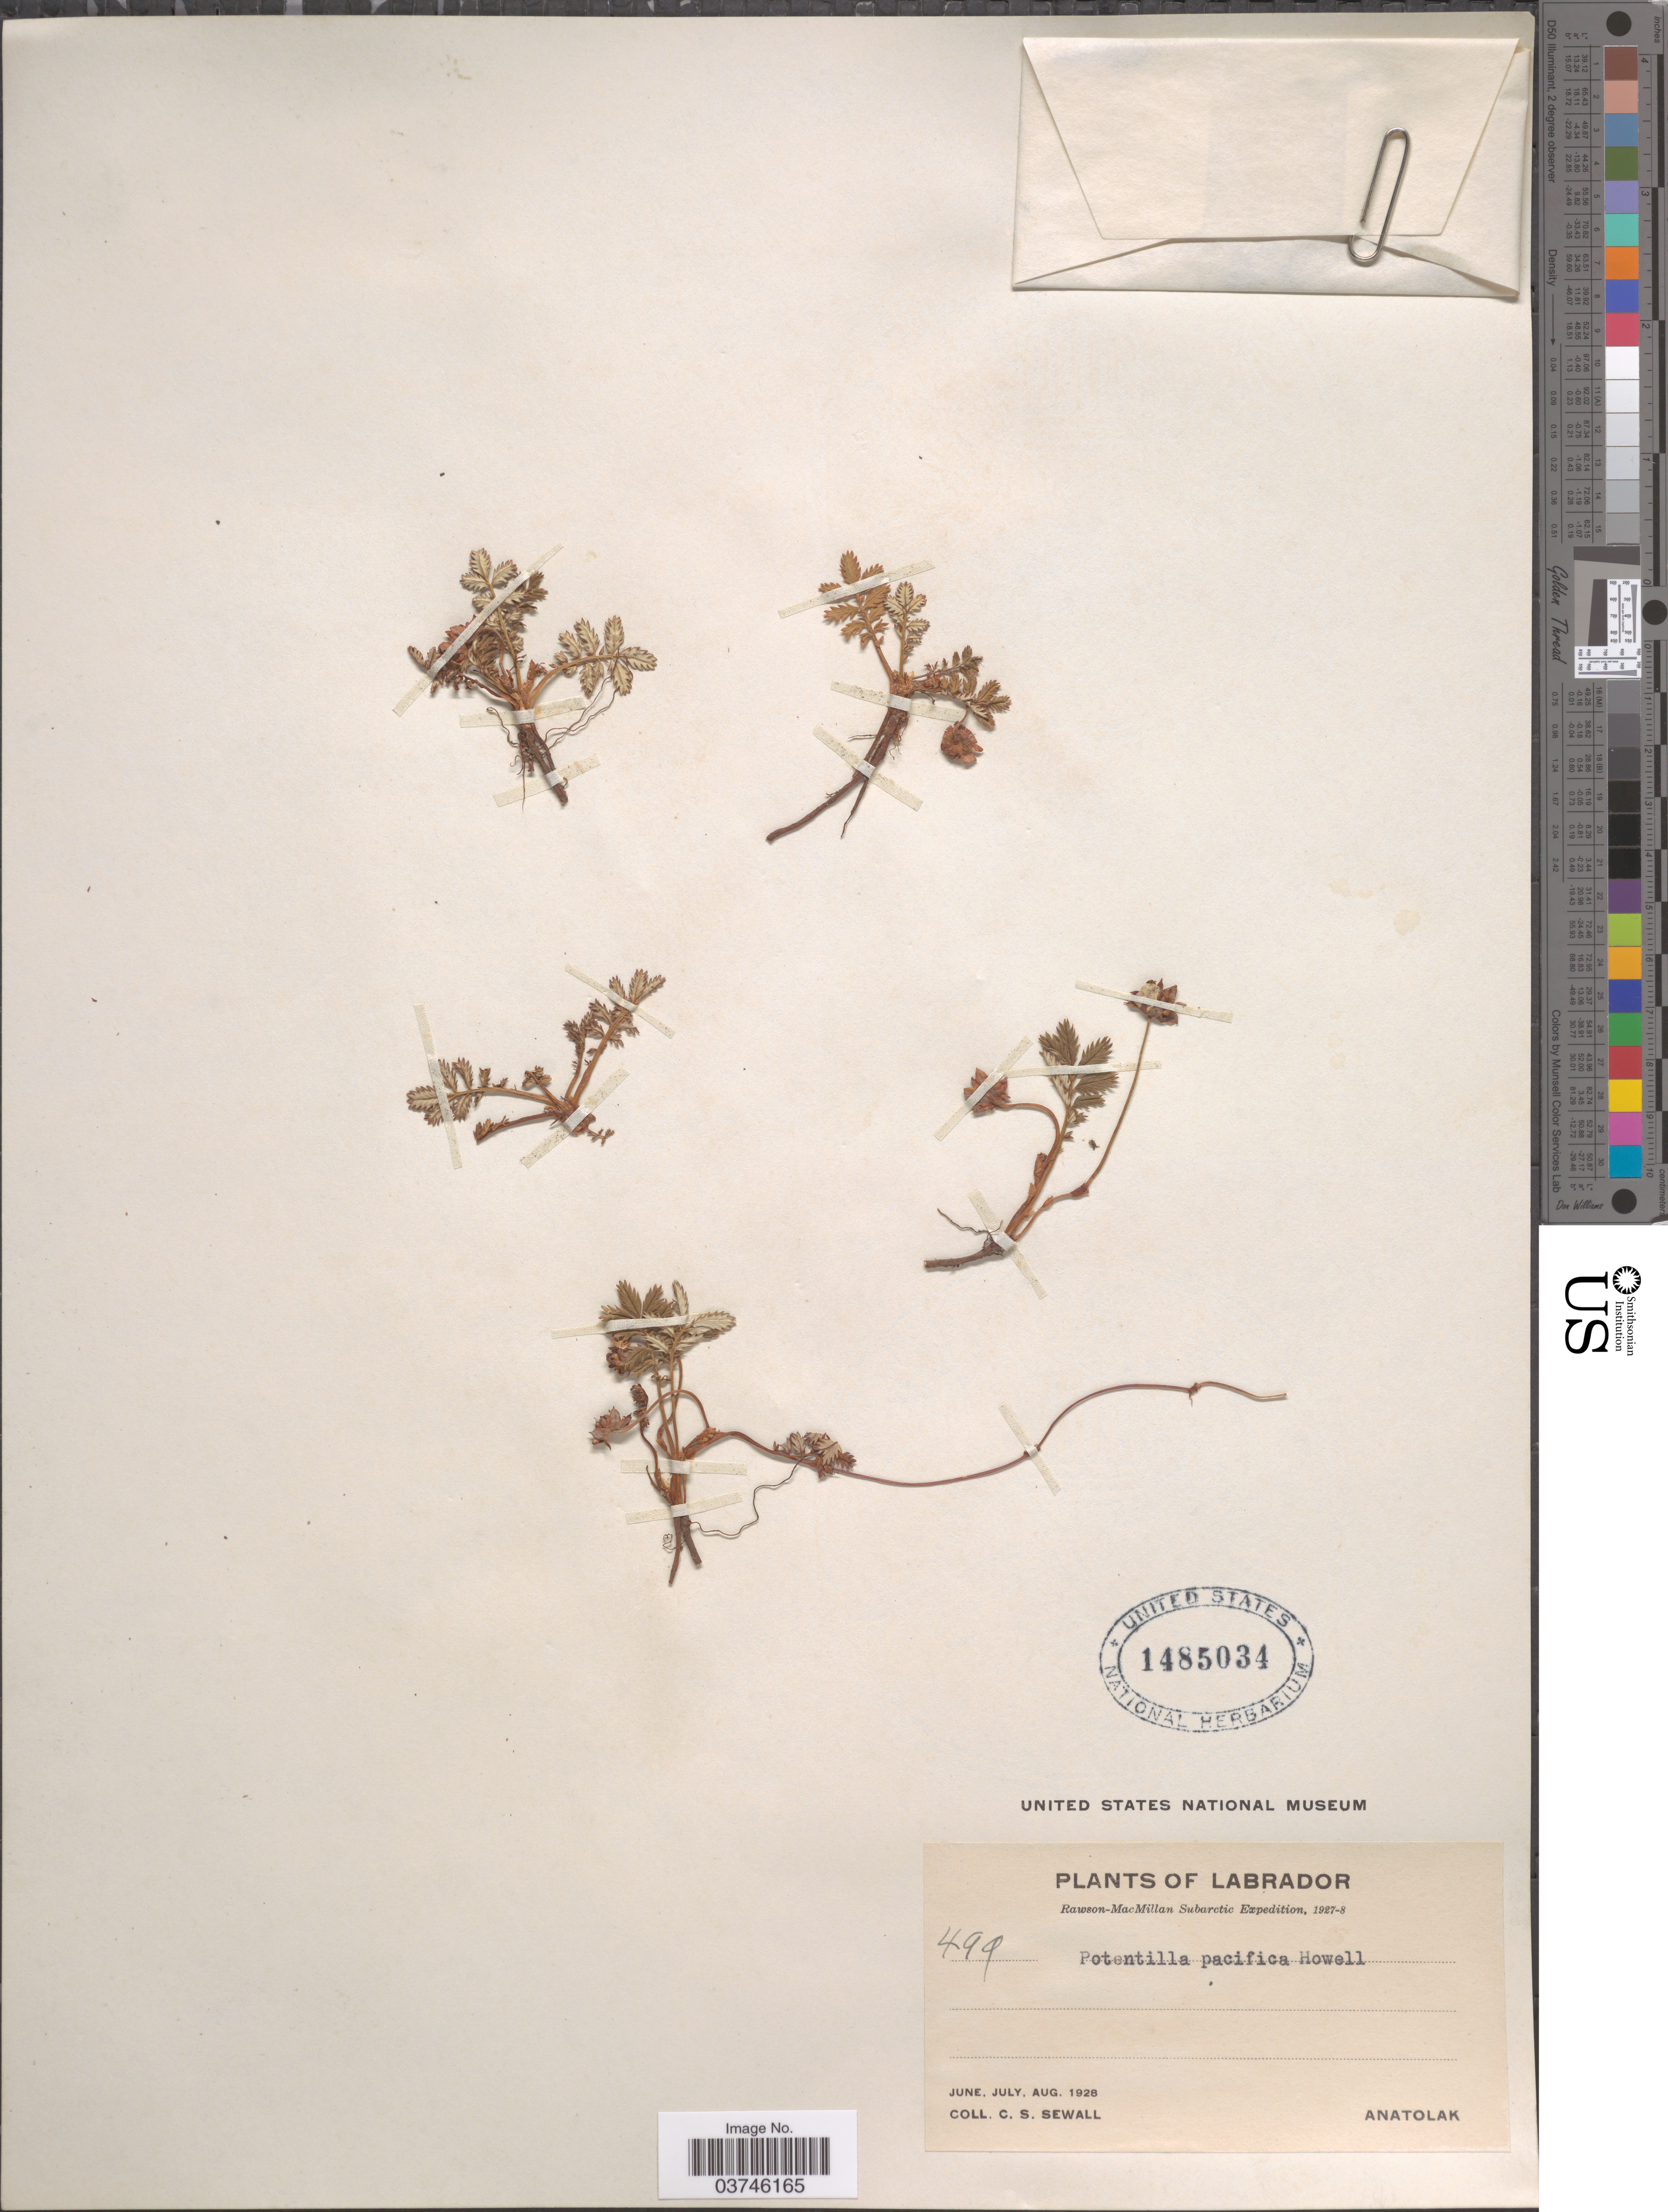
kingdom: Plantae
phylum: Tracheophyta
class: Magnoliopsida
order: Rosales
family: Rosaceae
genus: Argentina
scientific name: Argentina pacifica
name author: (Howell) Rydb.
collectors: C. Sewall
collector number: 499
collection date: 1928-06/1928-08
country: Canada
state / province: Newfoundland and Labrador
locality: Labrador. Anatolak.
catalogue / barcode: US 1485034